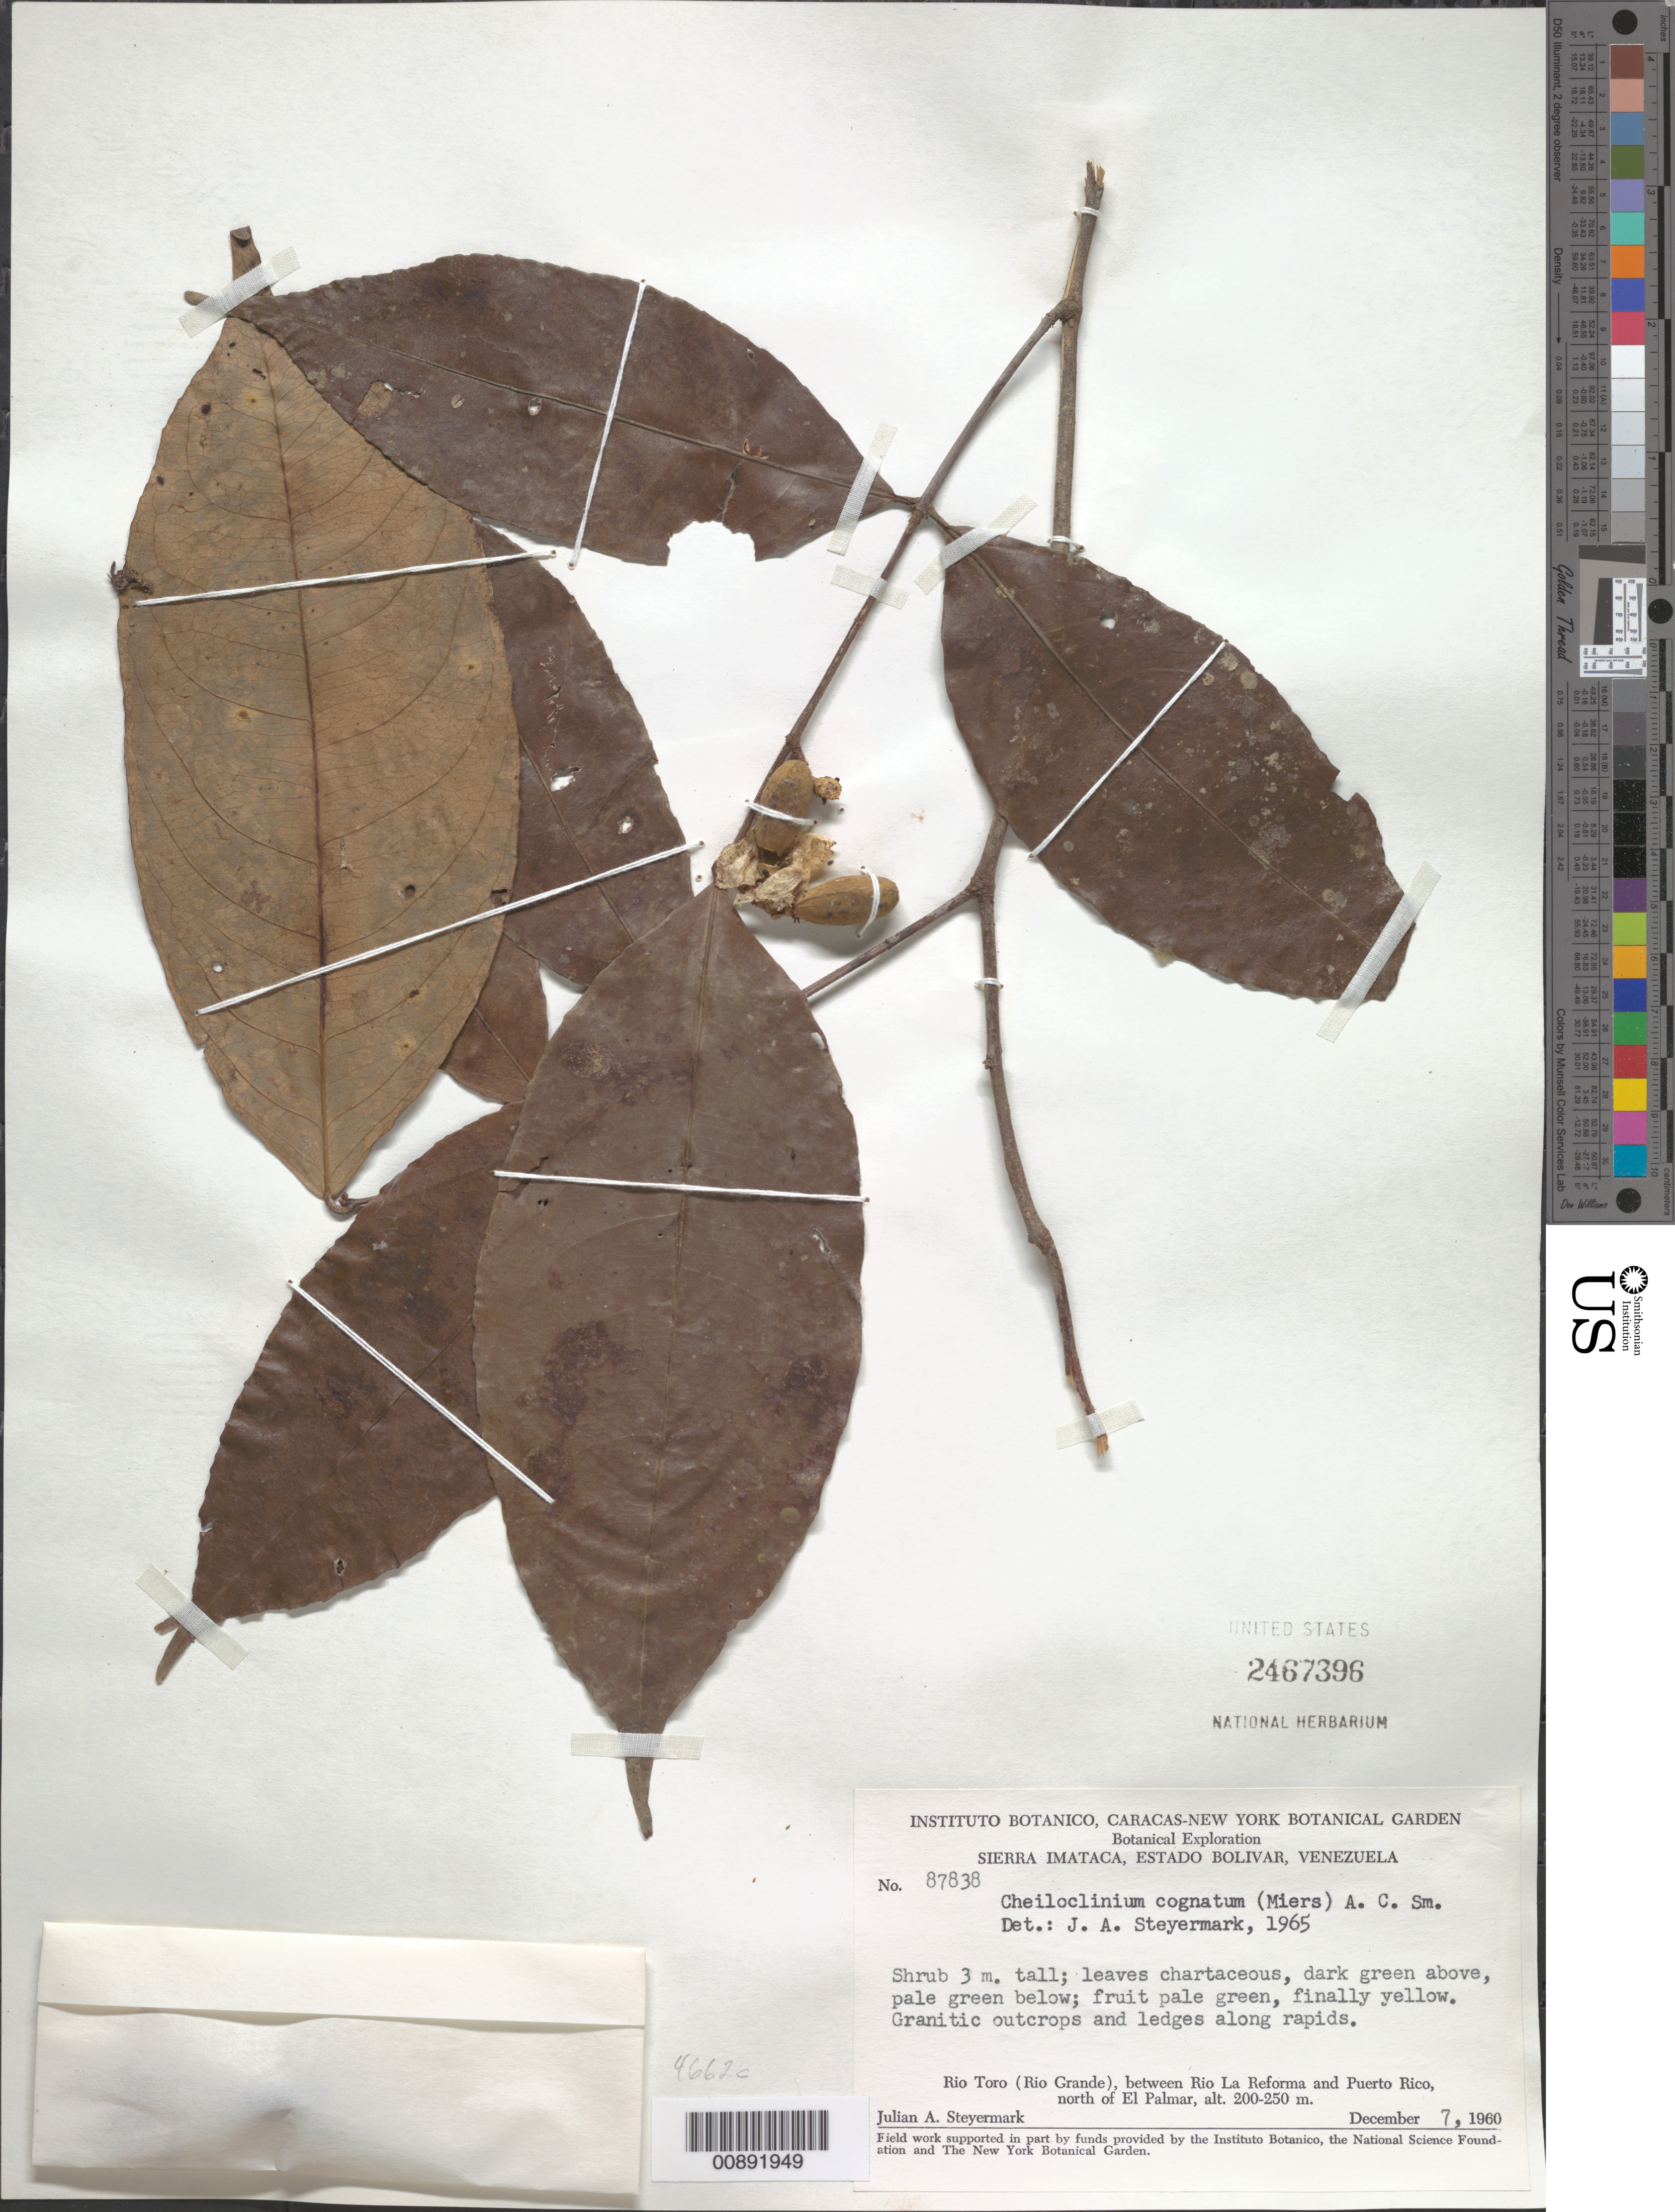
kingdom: Plantae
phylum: Tracheophyta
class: Magnoliopsida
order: Celastrales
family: Celastraceae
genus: Cheiloclinium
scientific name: Cheiloclinium cognatum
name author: (Miers) A.C. Sm.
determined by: Steyermark, Julian A., (VEN)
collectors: J. Steyermark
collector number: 87838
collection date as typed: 7-Dec-60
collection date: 1960-12-07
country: Venezuela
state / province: Bolívar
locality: Sierra Imataca; Río Toro (Río Grande), between Río La Reforma and Puerto Rico, N of El Palmar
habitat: Granitic outcrops and ledges along rapids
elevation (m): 200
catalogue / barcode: US 2467396